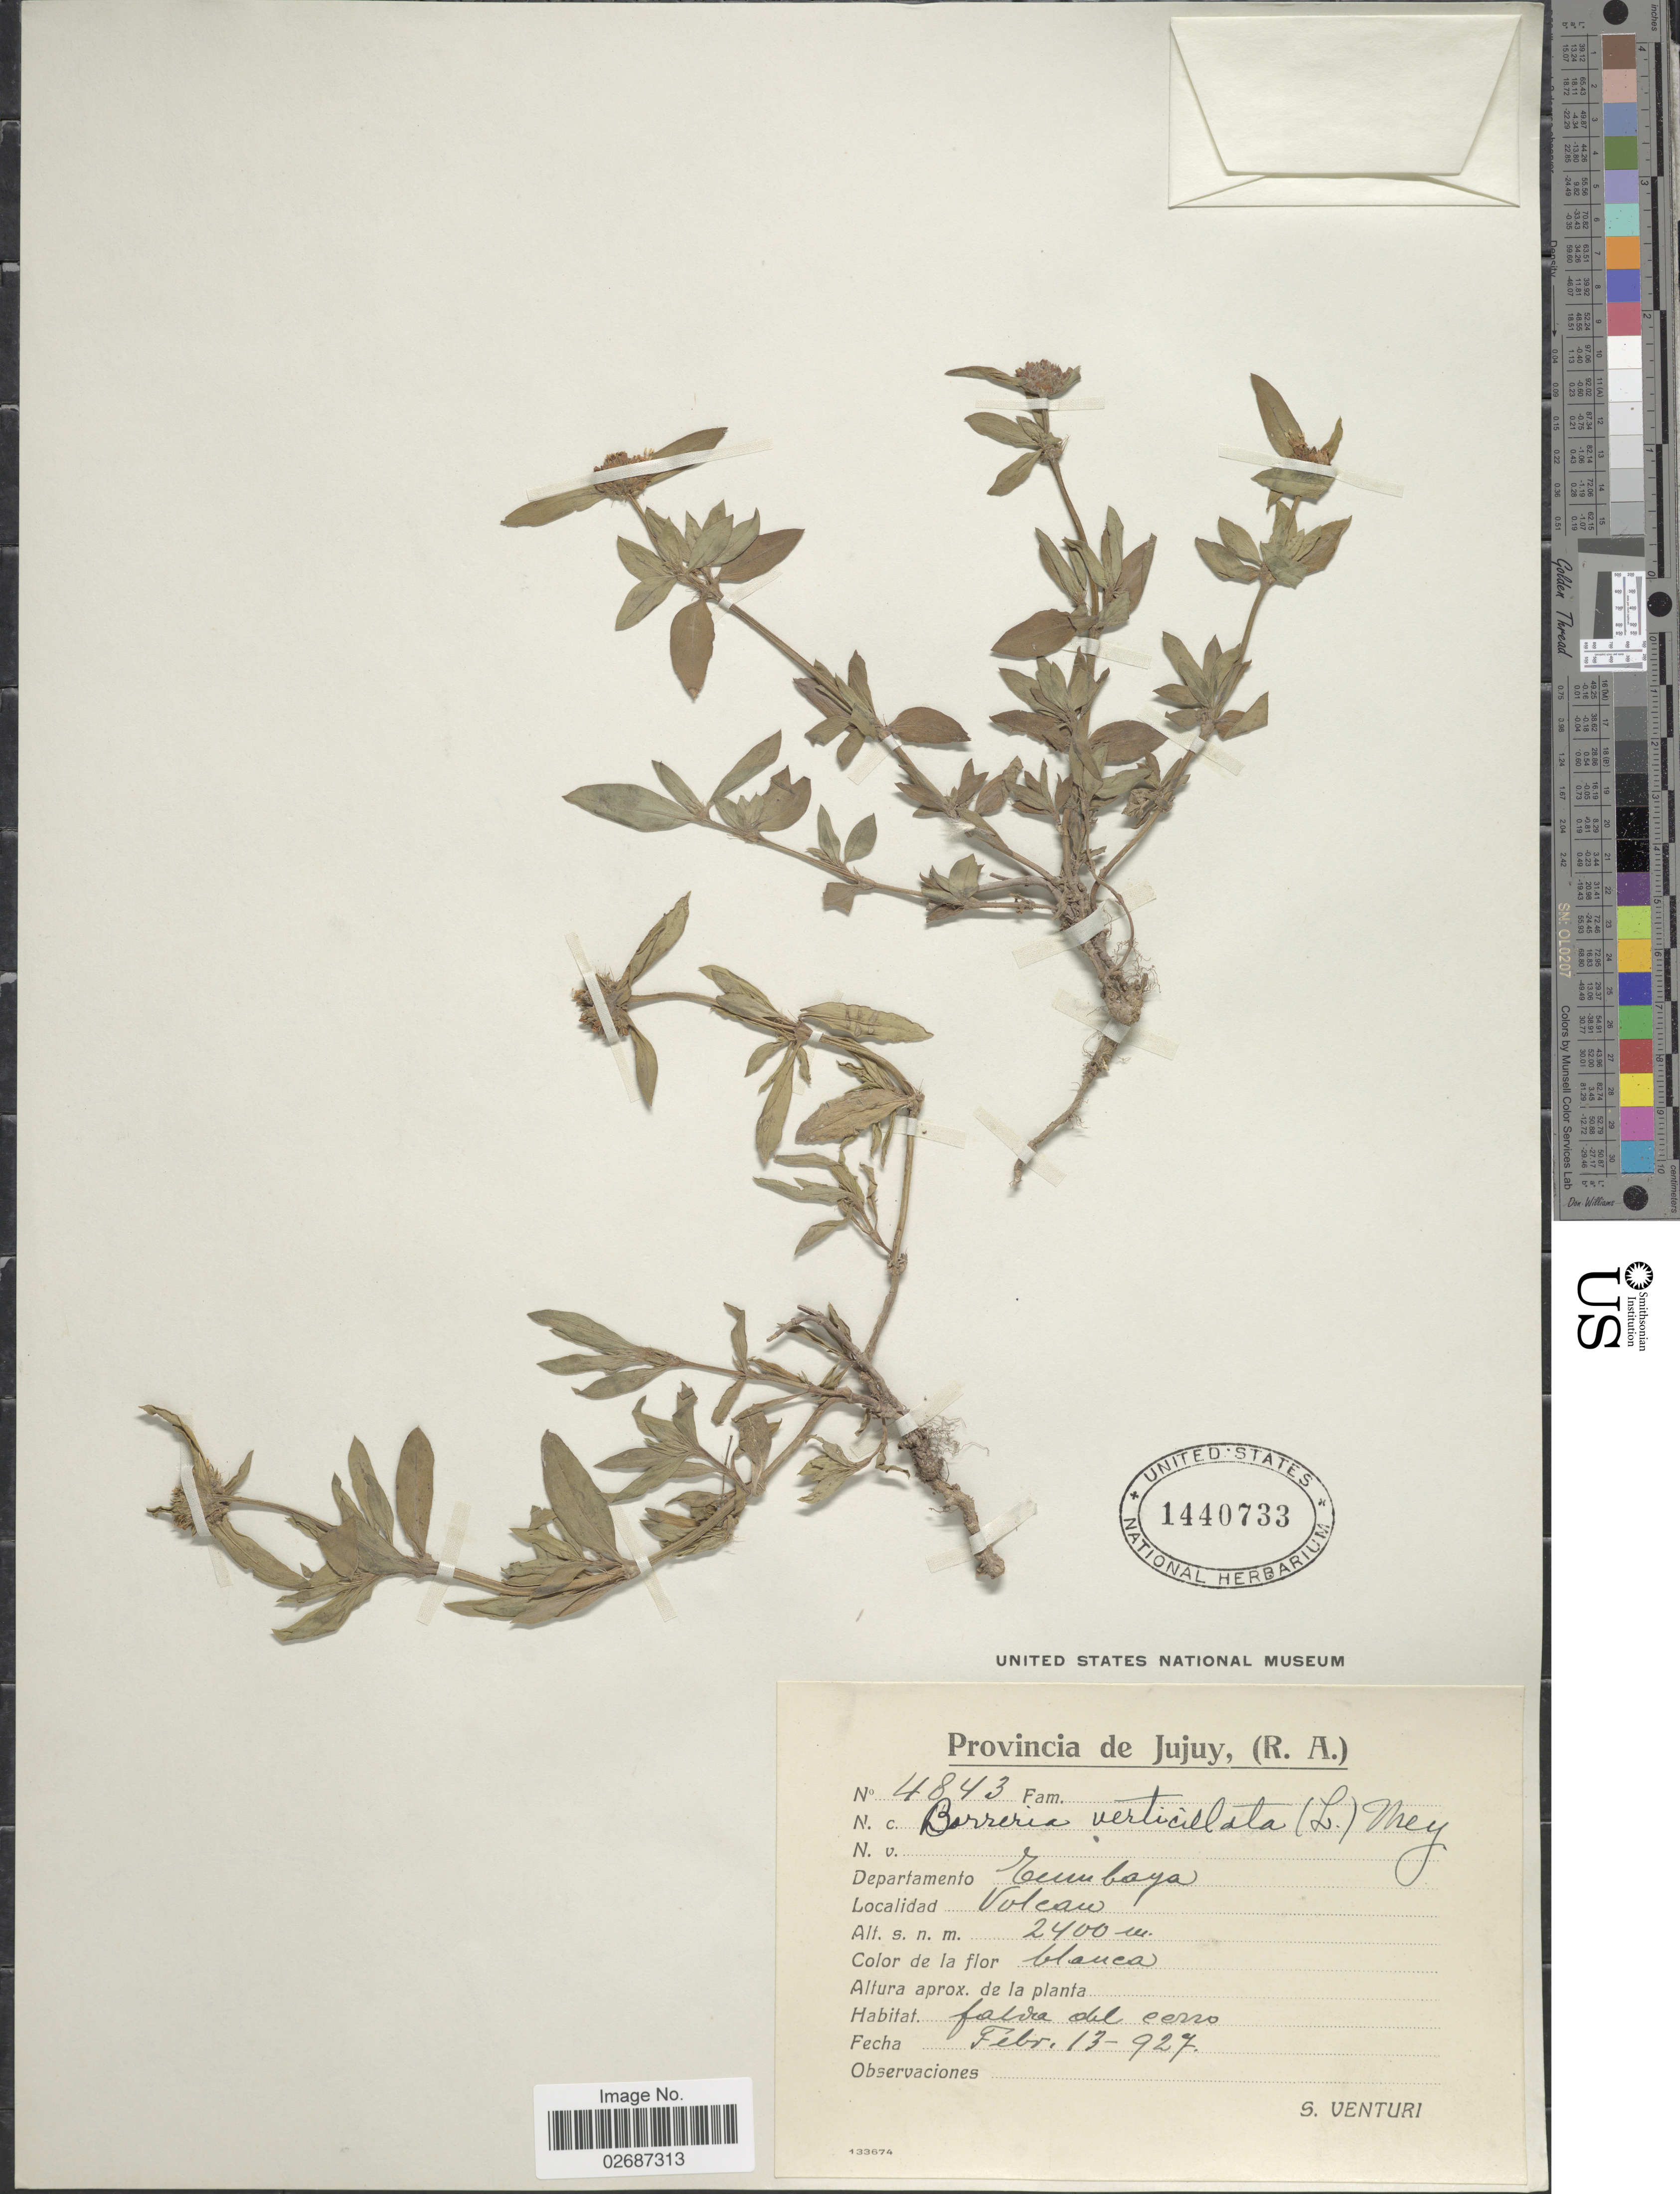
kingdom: Plantae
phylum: Tracheophyta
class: Magnoliopsida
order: Gentianales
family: Rubiaceae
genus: Borreria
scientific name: Borreria verticillata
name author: (L.) G. Mey.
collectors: S. Venturi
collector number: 4843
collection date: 1927-02-13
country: Argentina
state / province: Jujuy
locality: Provincia de Jujuy, (R.A.), Departamento Tumbaya, Volcan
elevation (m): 2400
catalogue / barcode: US 1440733